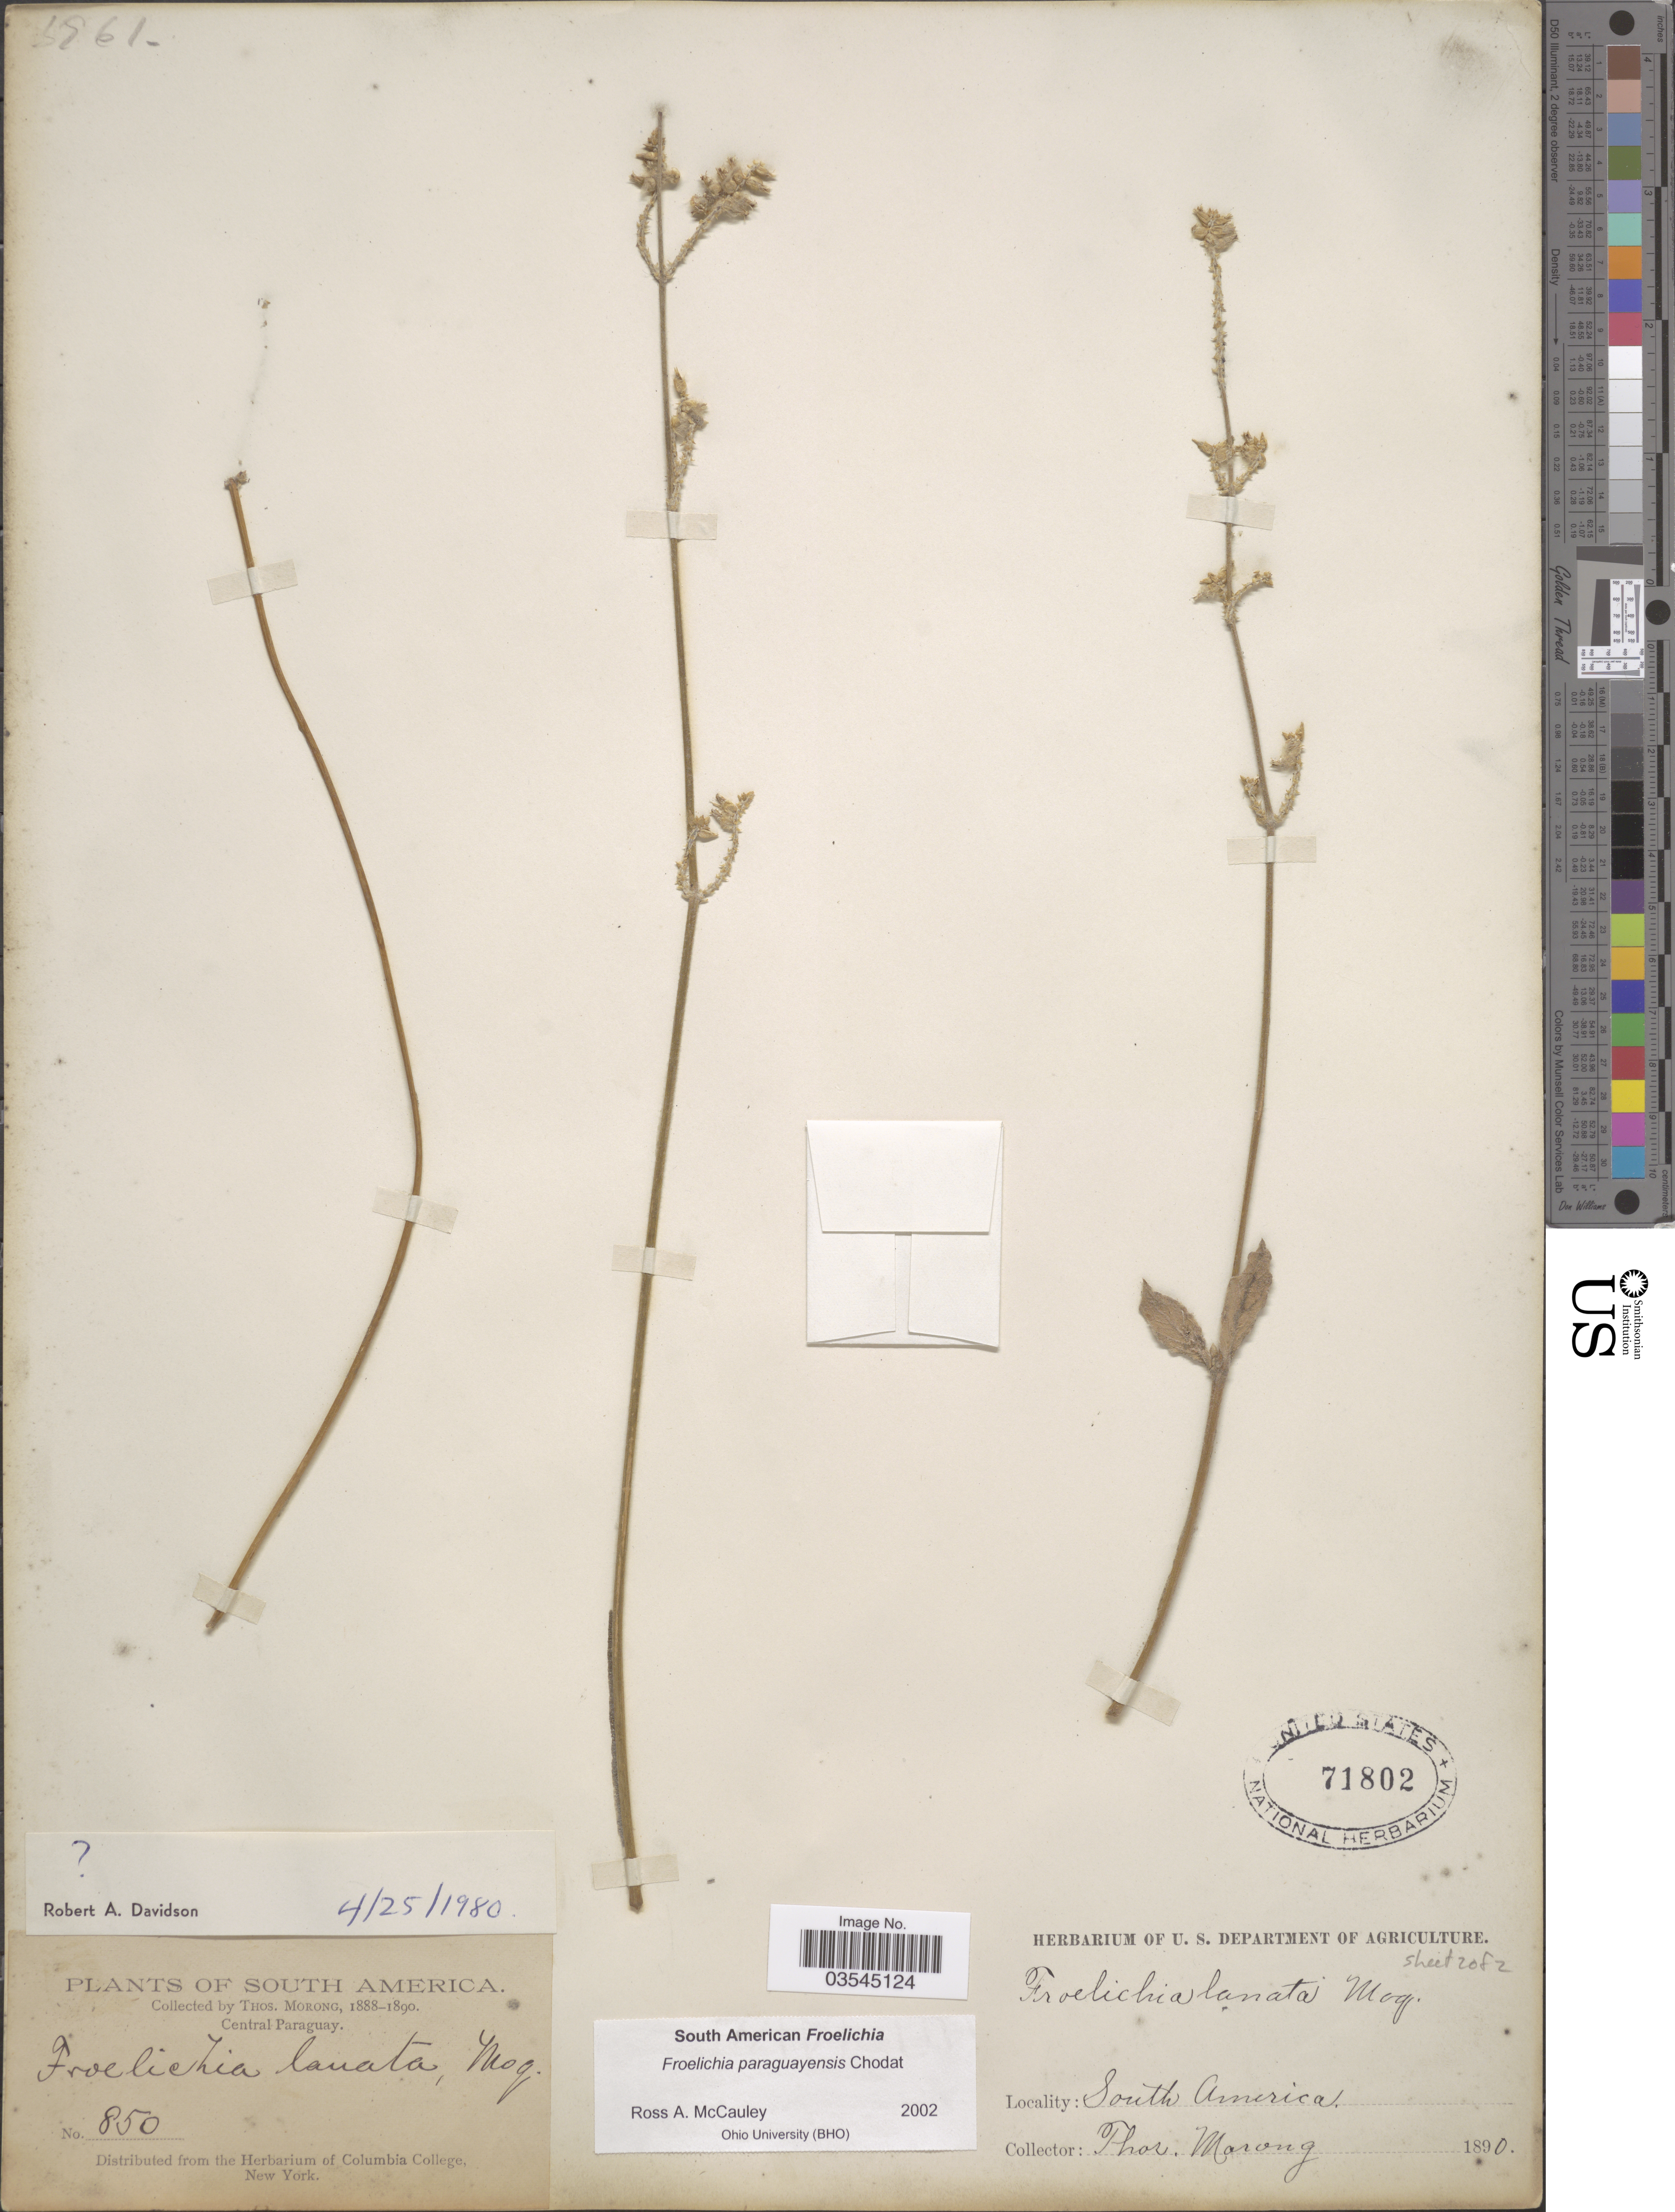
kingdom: Plantae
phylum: Tracheophyta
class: Magnoliopsida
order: Caryophyllales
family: Amaranthaceae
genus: Froelichia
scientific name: Froelichia paraguayensis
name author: Chodat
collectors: ex herb. T. Morong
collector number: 850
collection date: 1888/1890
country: Paraguay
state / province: Central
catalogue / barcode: US 71802